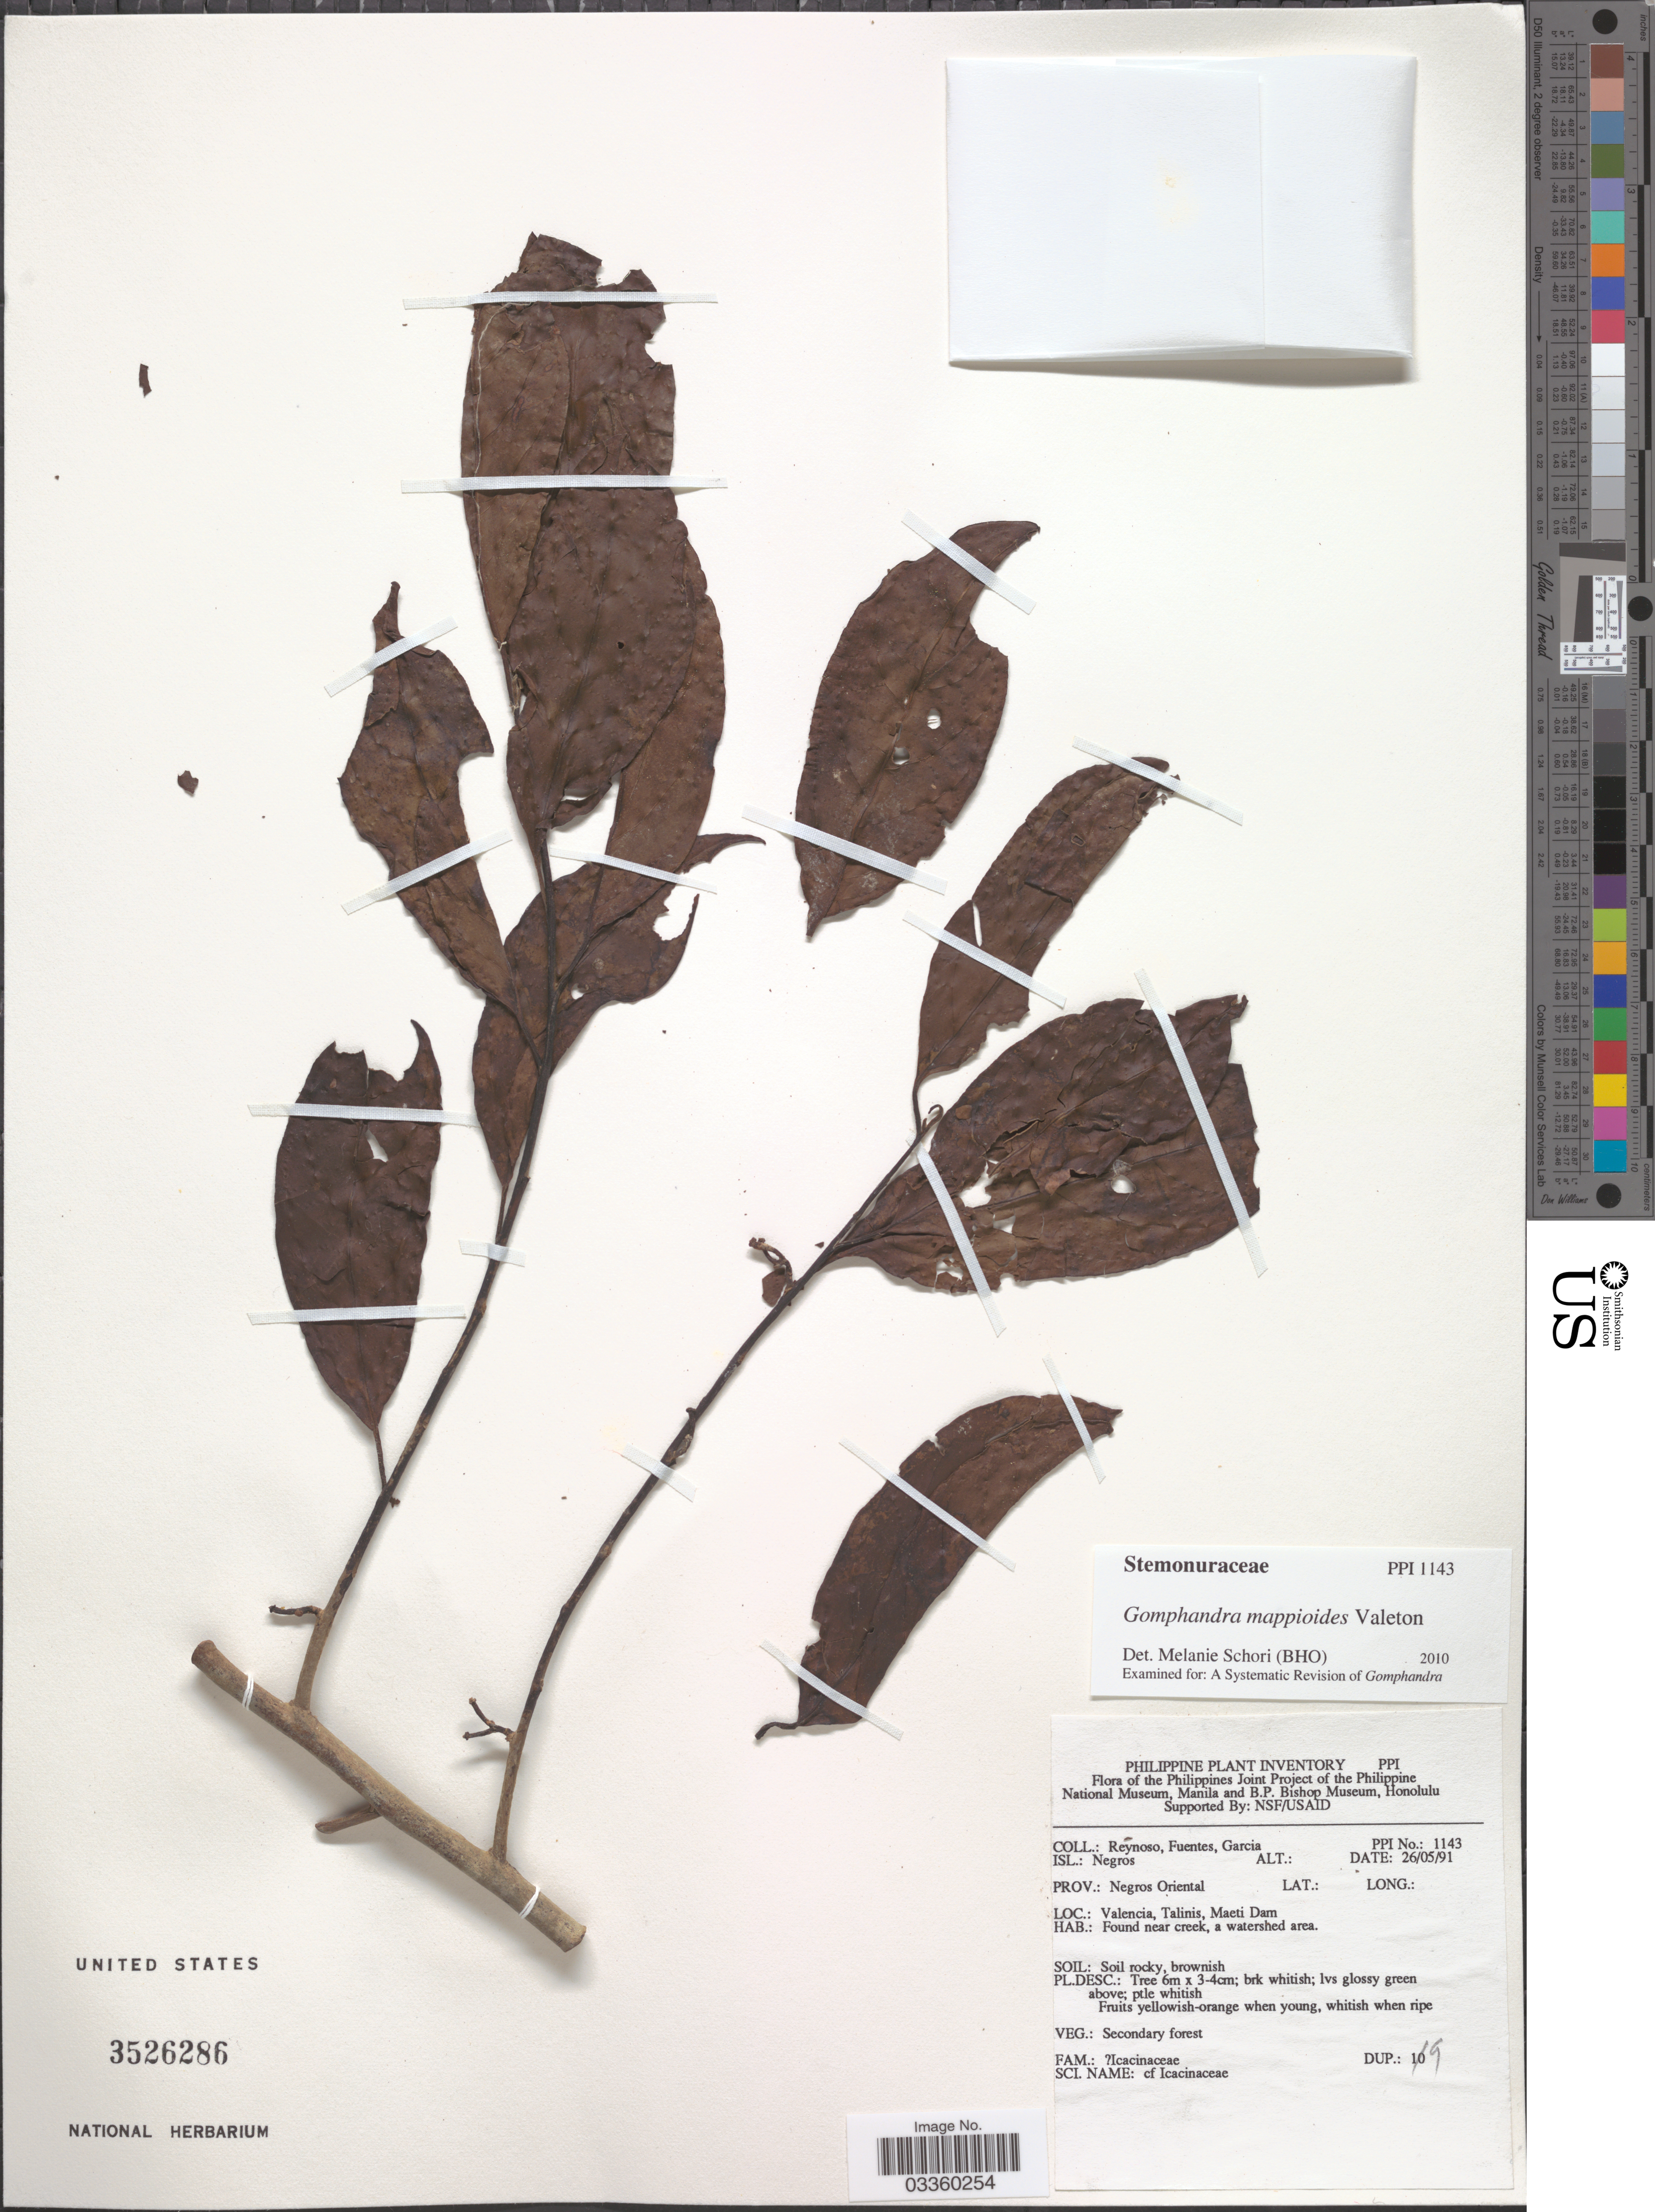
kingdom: Plantae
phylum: Tracheophyta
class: Magnoliopsida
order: Cardiopteridales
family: Stemonuraceae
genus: Gomphandra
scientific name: Gomphandra mappioides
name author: Valeton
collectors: E. Reynoso, -. Fuentes & H. Garcia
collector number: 1143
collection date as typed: Transcribed d/m/y: 26/5/91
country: Philippines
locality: Isl.: Negros. Prov.: Negros Oriental. Valencia, Talinis, Maeti Dam.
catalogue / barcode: US 3526286